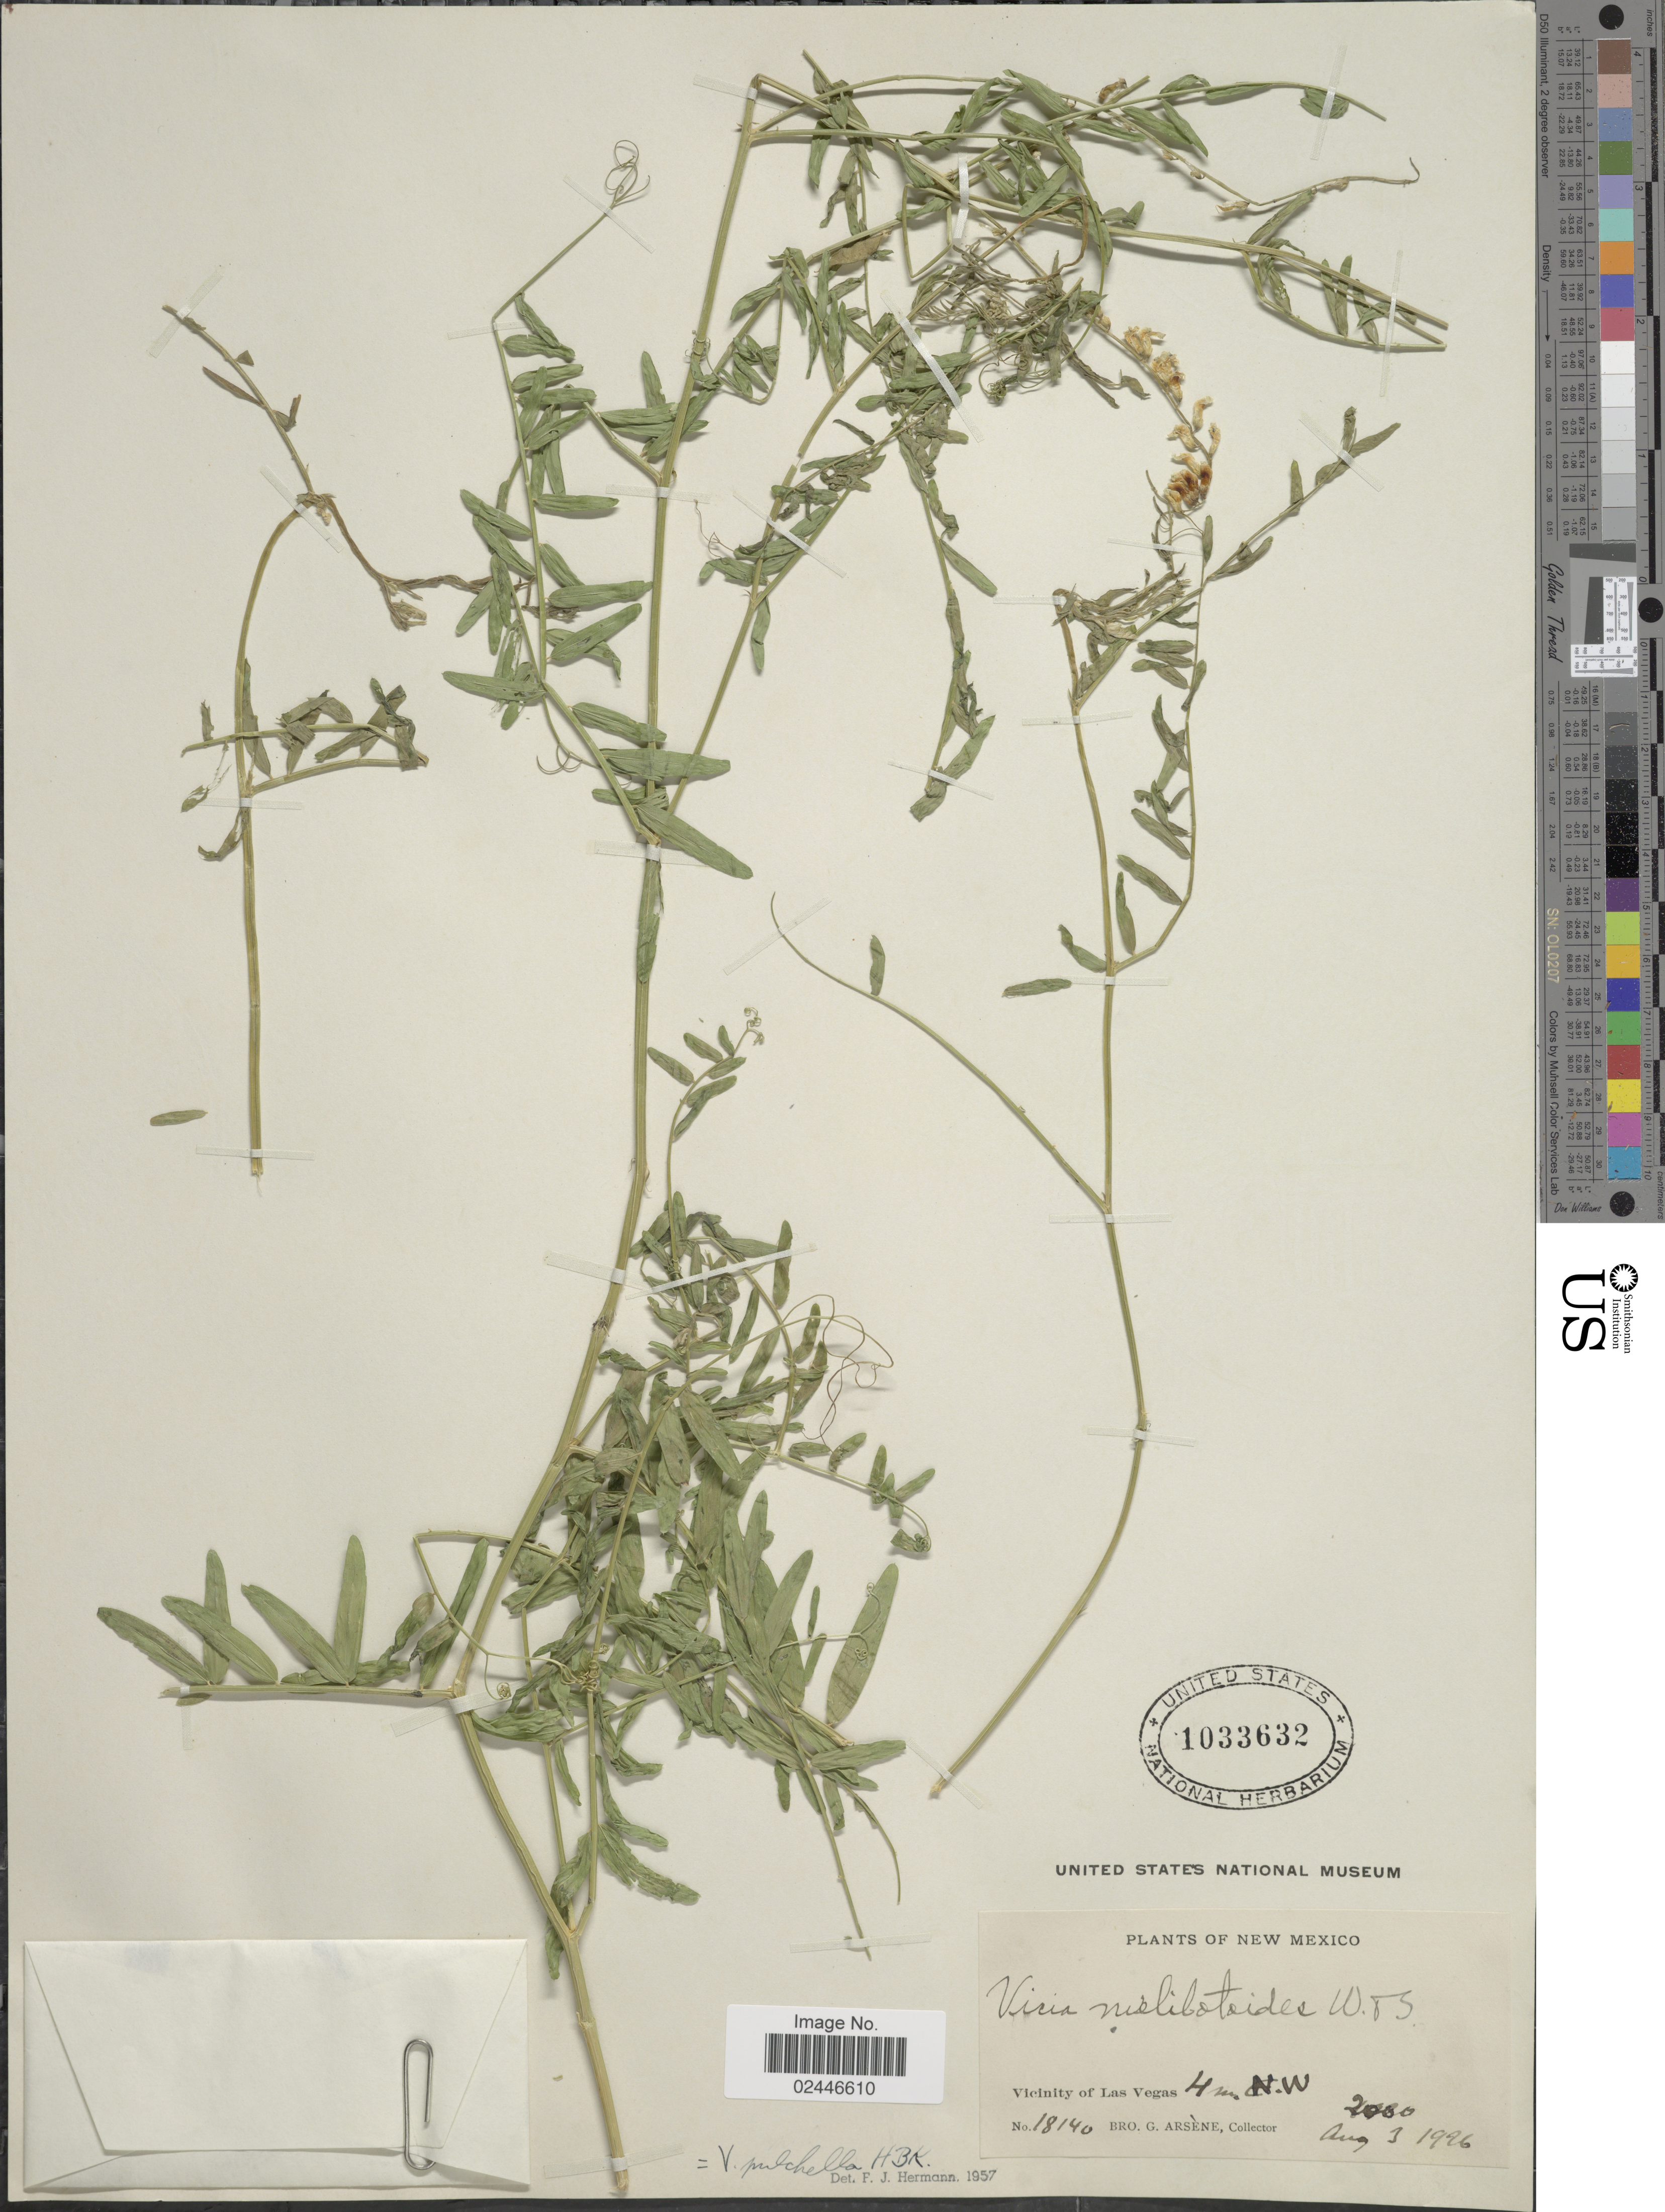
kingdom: Plantae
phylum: Tracheophyta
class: Magnoliopsida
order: Fabales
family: Fabaceae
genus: Vicia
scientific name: Vicia pulchella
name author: Kunth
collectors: Bro. G. Arsène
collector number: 18140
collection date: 1926-08-03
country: United States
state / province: New Mexico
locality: Vicinity of Las Vegas, 4 m.N.W.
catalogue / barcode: US 1033632